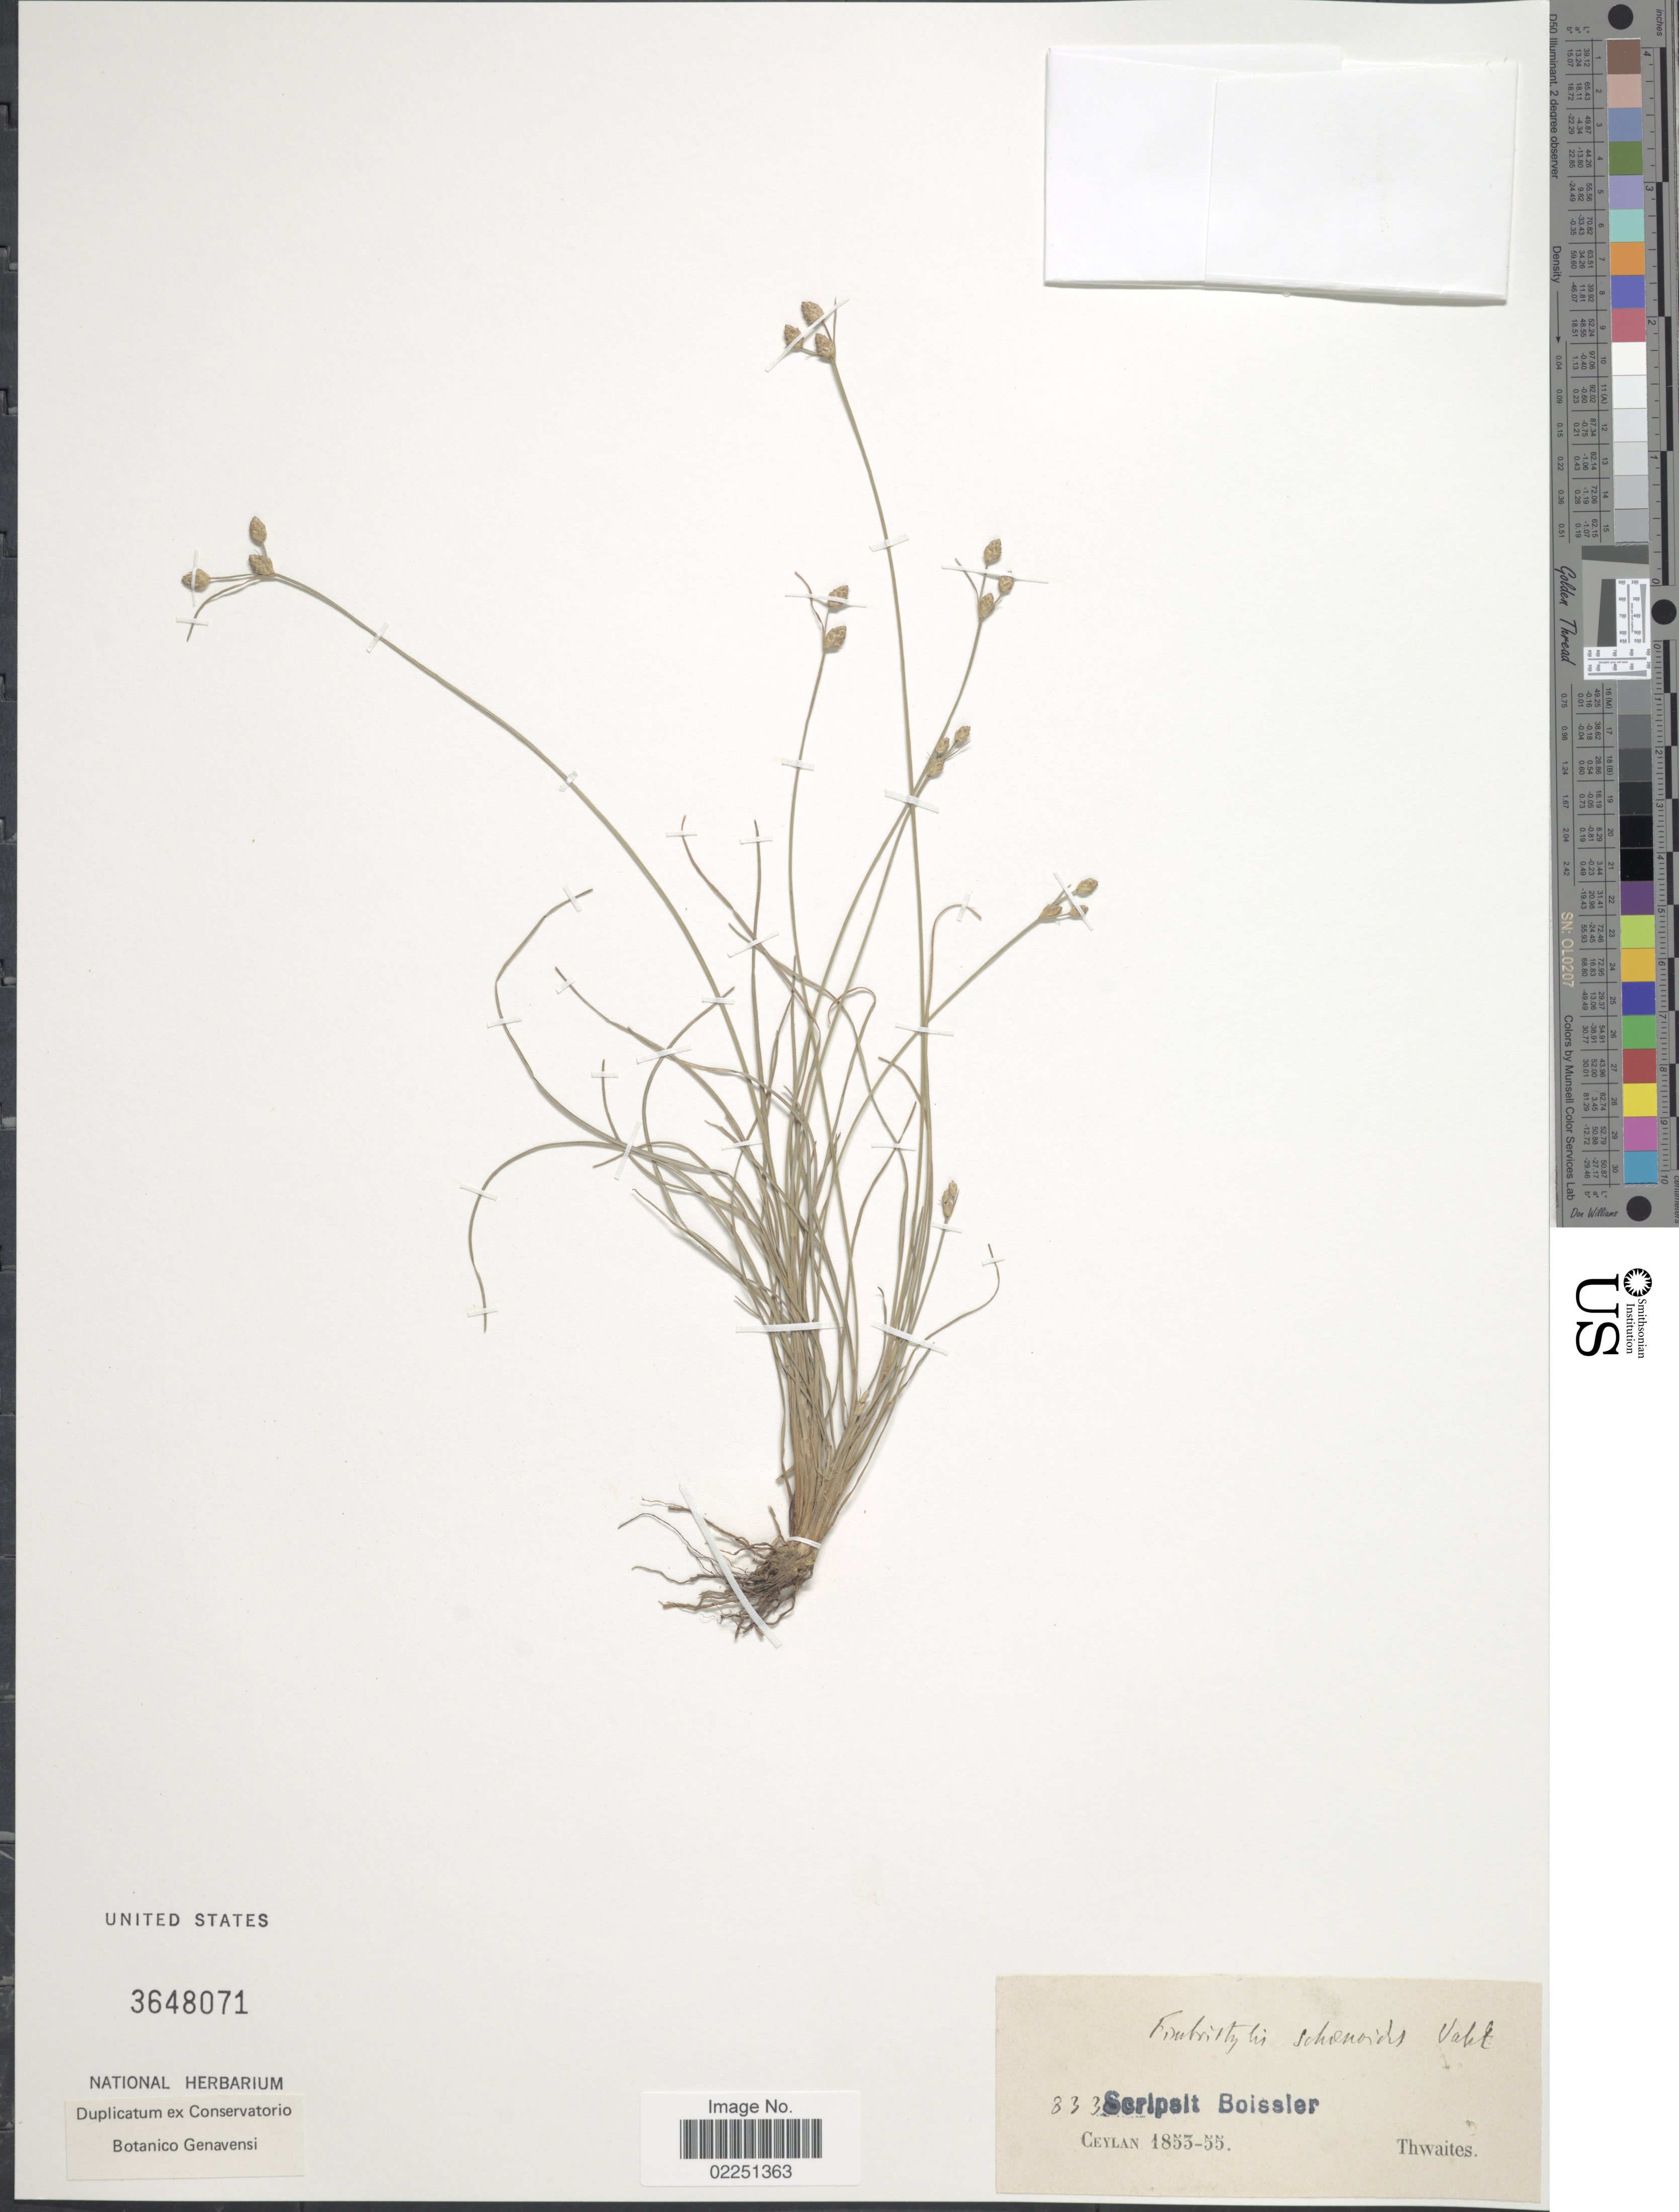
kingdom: Plantae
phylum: Tracheophyta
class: Liliopsida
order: Poales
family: Cyperaceae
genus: Fimbristylis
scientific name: Fimbristylis schoenoides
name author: (Retz.) Vahl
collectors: Thwaites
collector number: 833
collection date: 1853/1855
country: Sri Lanka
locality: Ceylan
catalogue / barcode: US 3648071